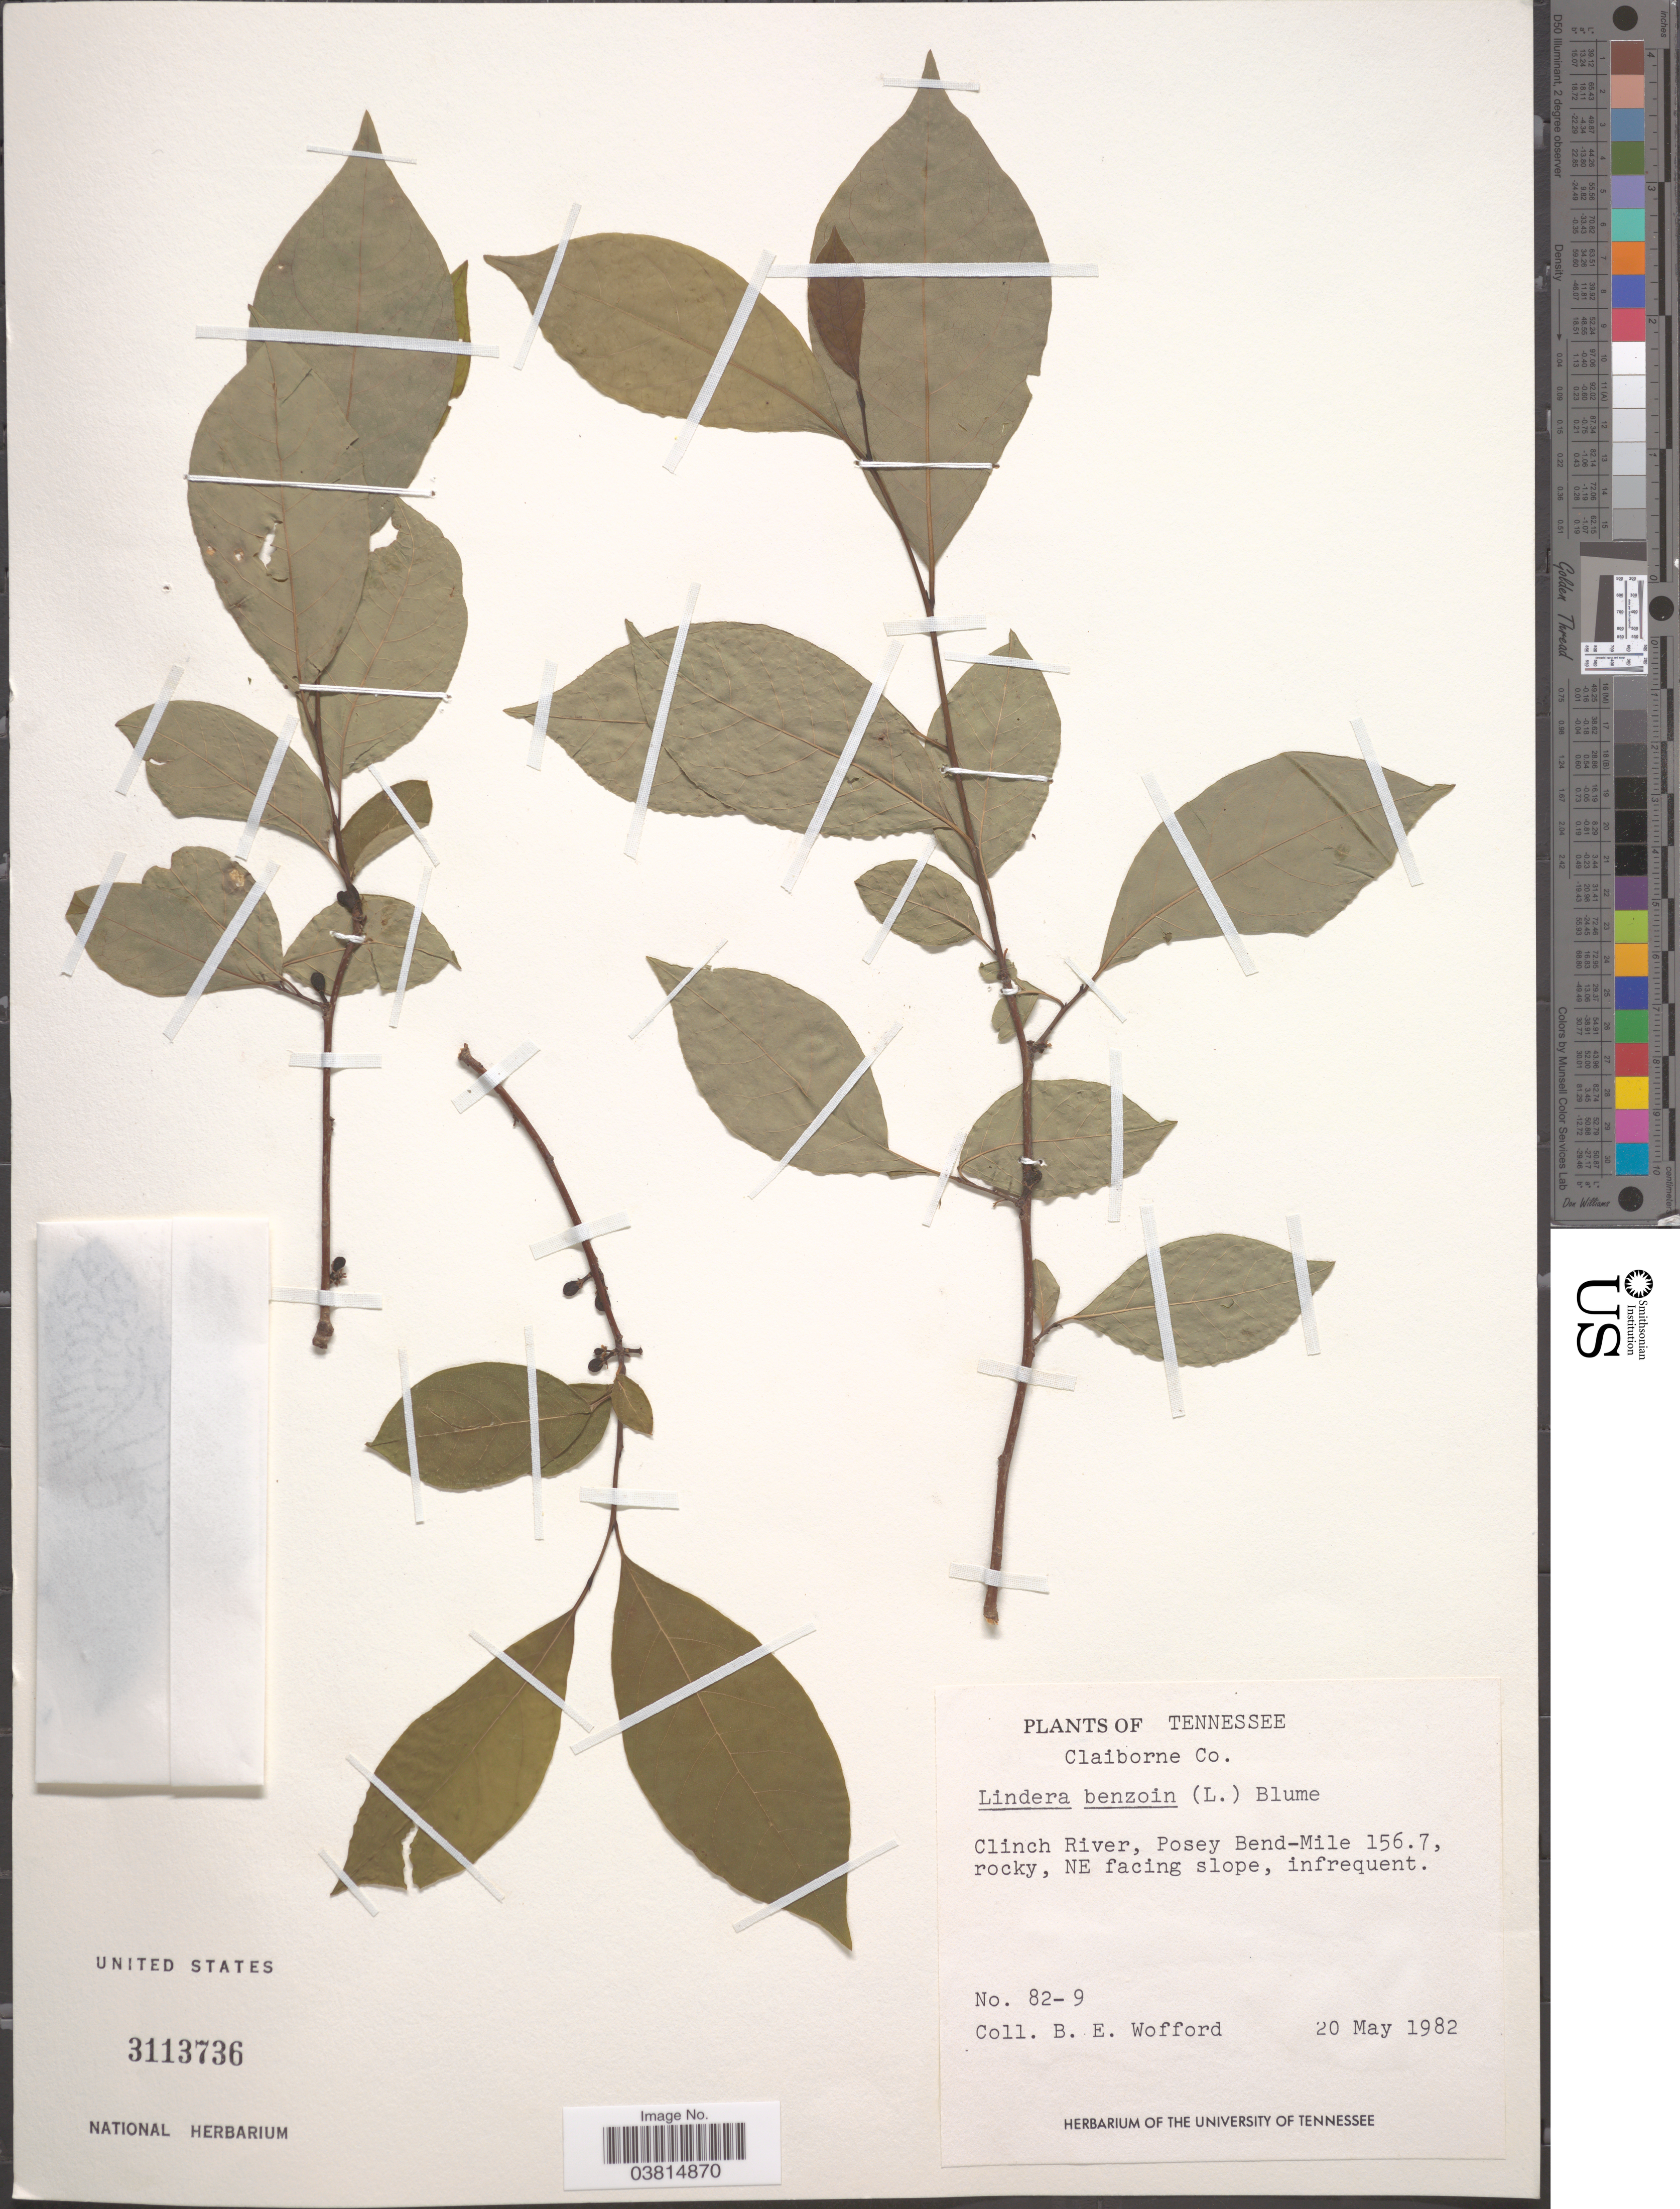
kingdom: Plantae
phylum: Tracheophyta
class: Magnoliopsida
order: Laurales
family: Lauraceae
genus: Lindera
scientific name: Lindera benzoin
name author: (L.) Blume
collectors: B. Wofford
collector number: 82-9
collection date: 1982-05-20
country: United States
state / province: Tennessee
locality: Claiborne Co. Clinch River, Posey Bend-Mile 156. 7, rocky, NE facing slope.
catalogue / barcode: US 3113736